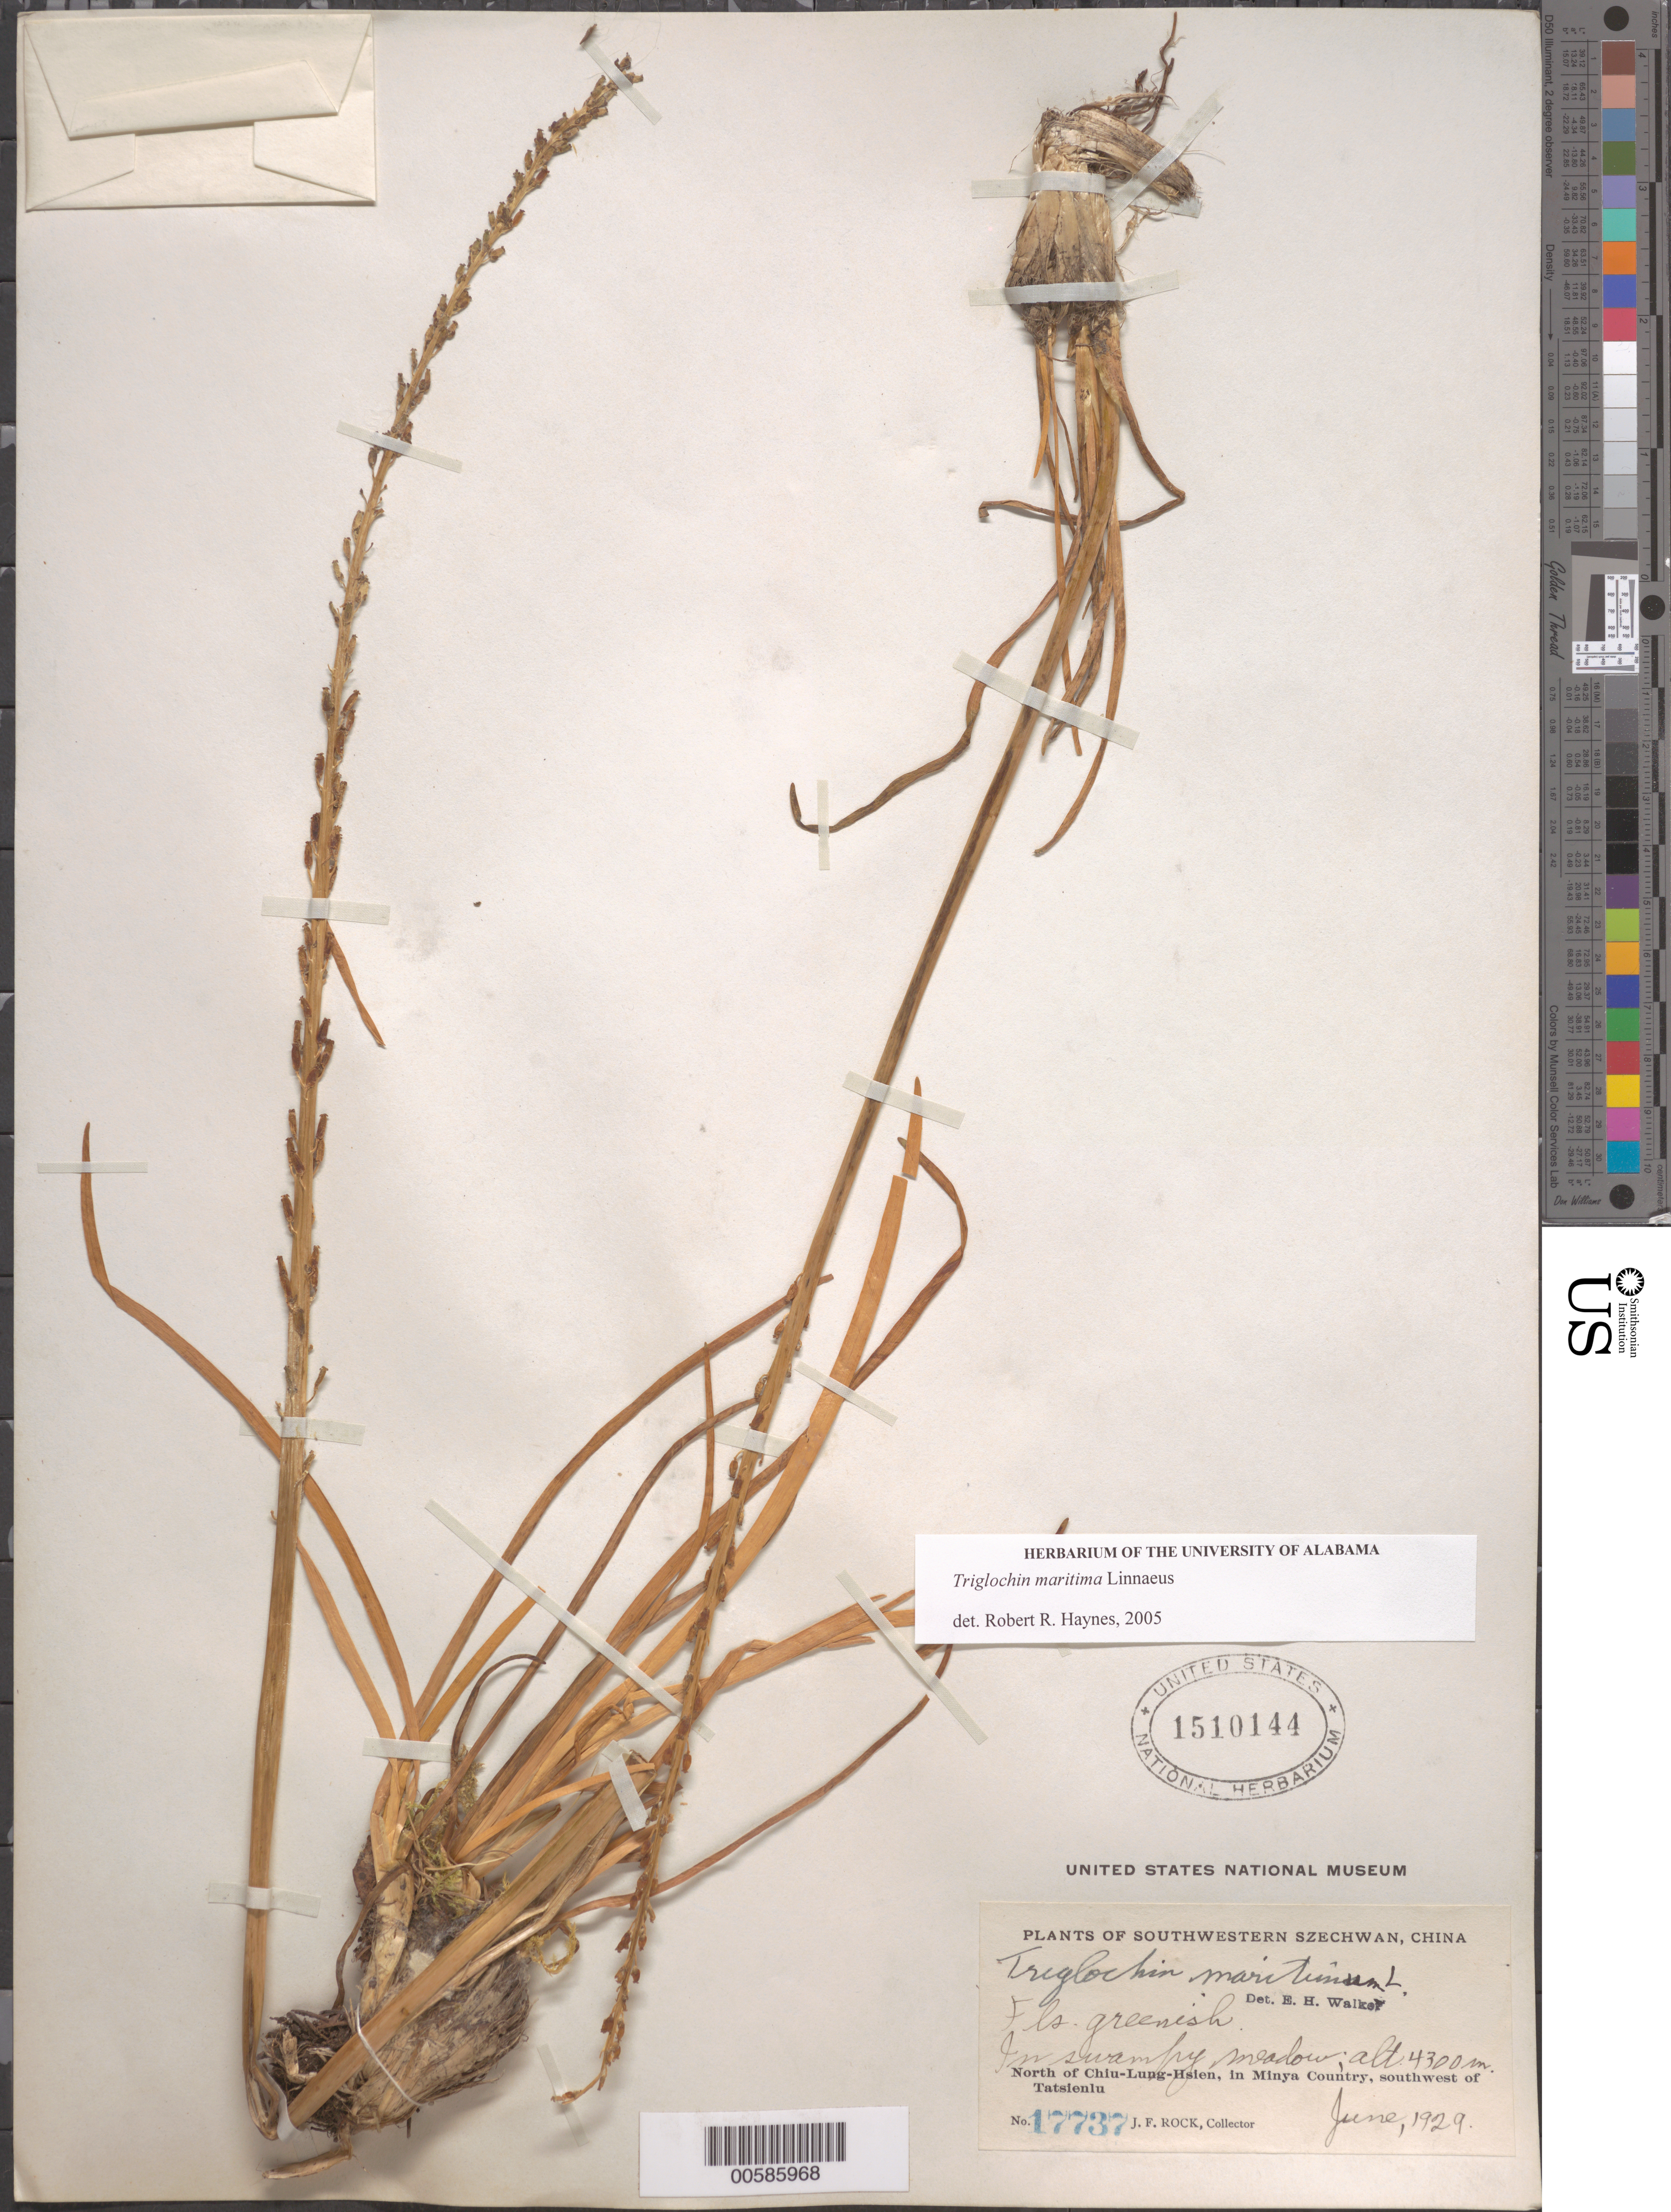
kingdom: Plantae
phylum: Tracheophyta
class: Liliopsida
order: Alismatales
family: Juncaginaceae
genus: Triglochin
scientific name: Triglochin maritima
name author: L.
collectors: J. F. Rock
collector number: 17737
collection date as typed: Jun 1929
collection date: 1929-06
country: China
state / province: Sichuan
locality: Chiu-Lung-Hsien, Minya Country, SW of Tatsienlu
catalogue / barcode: US 1510144